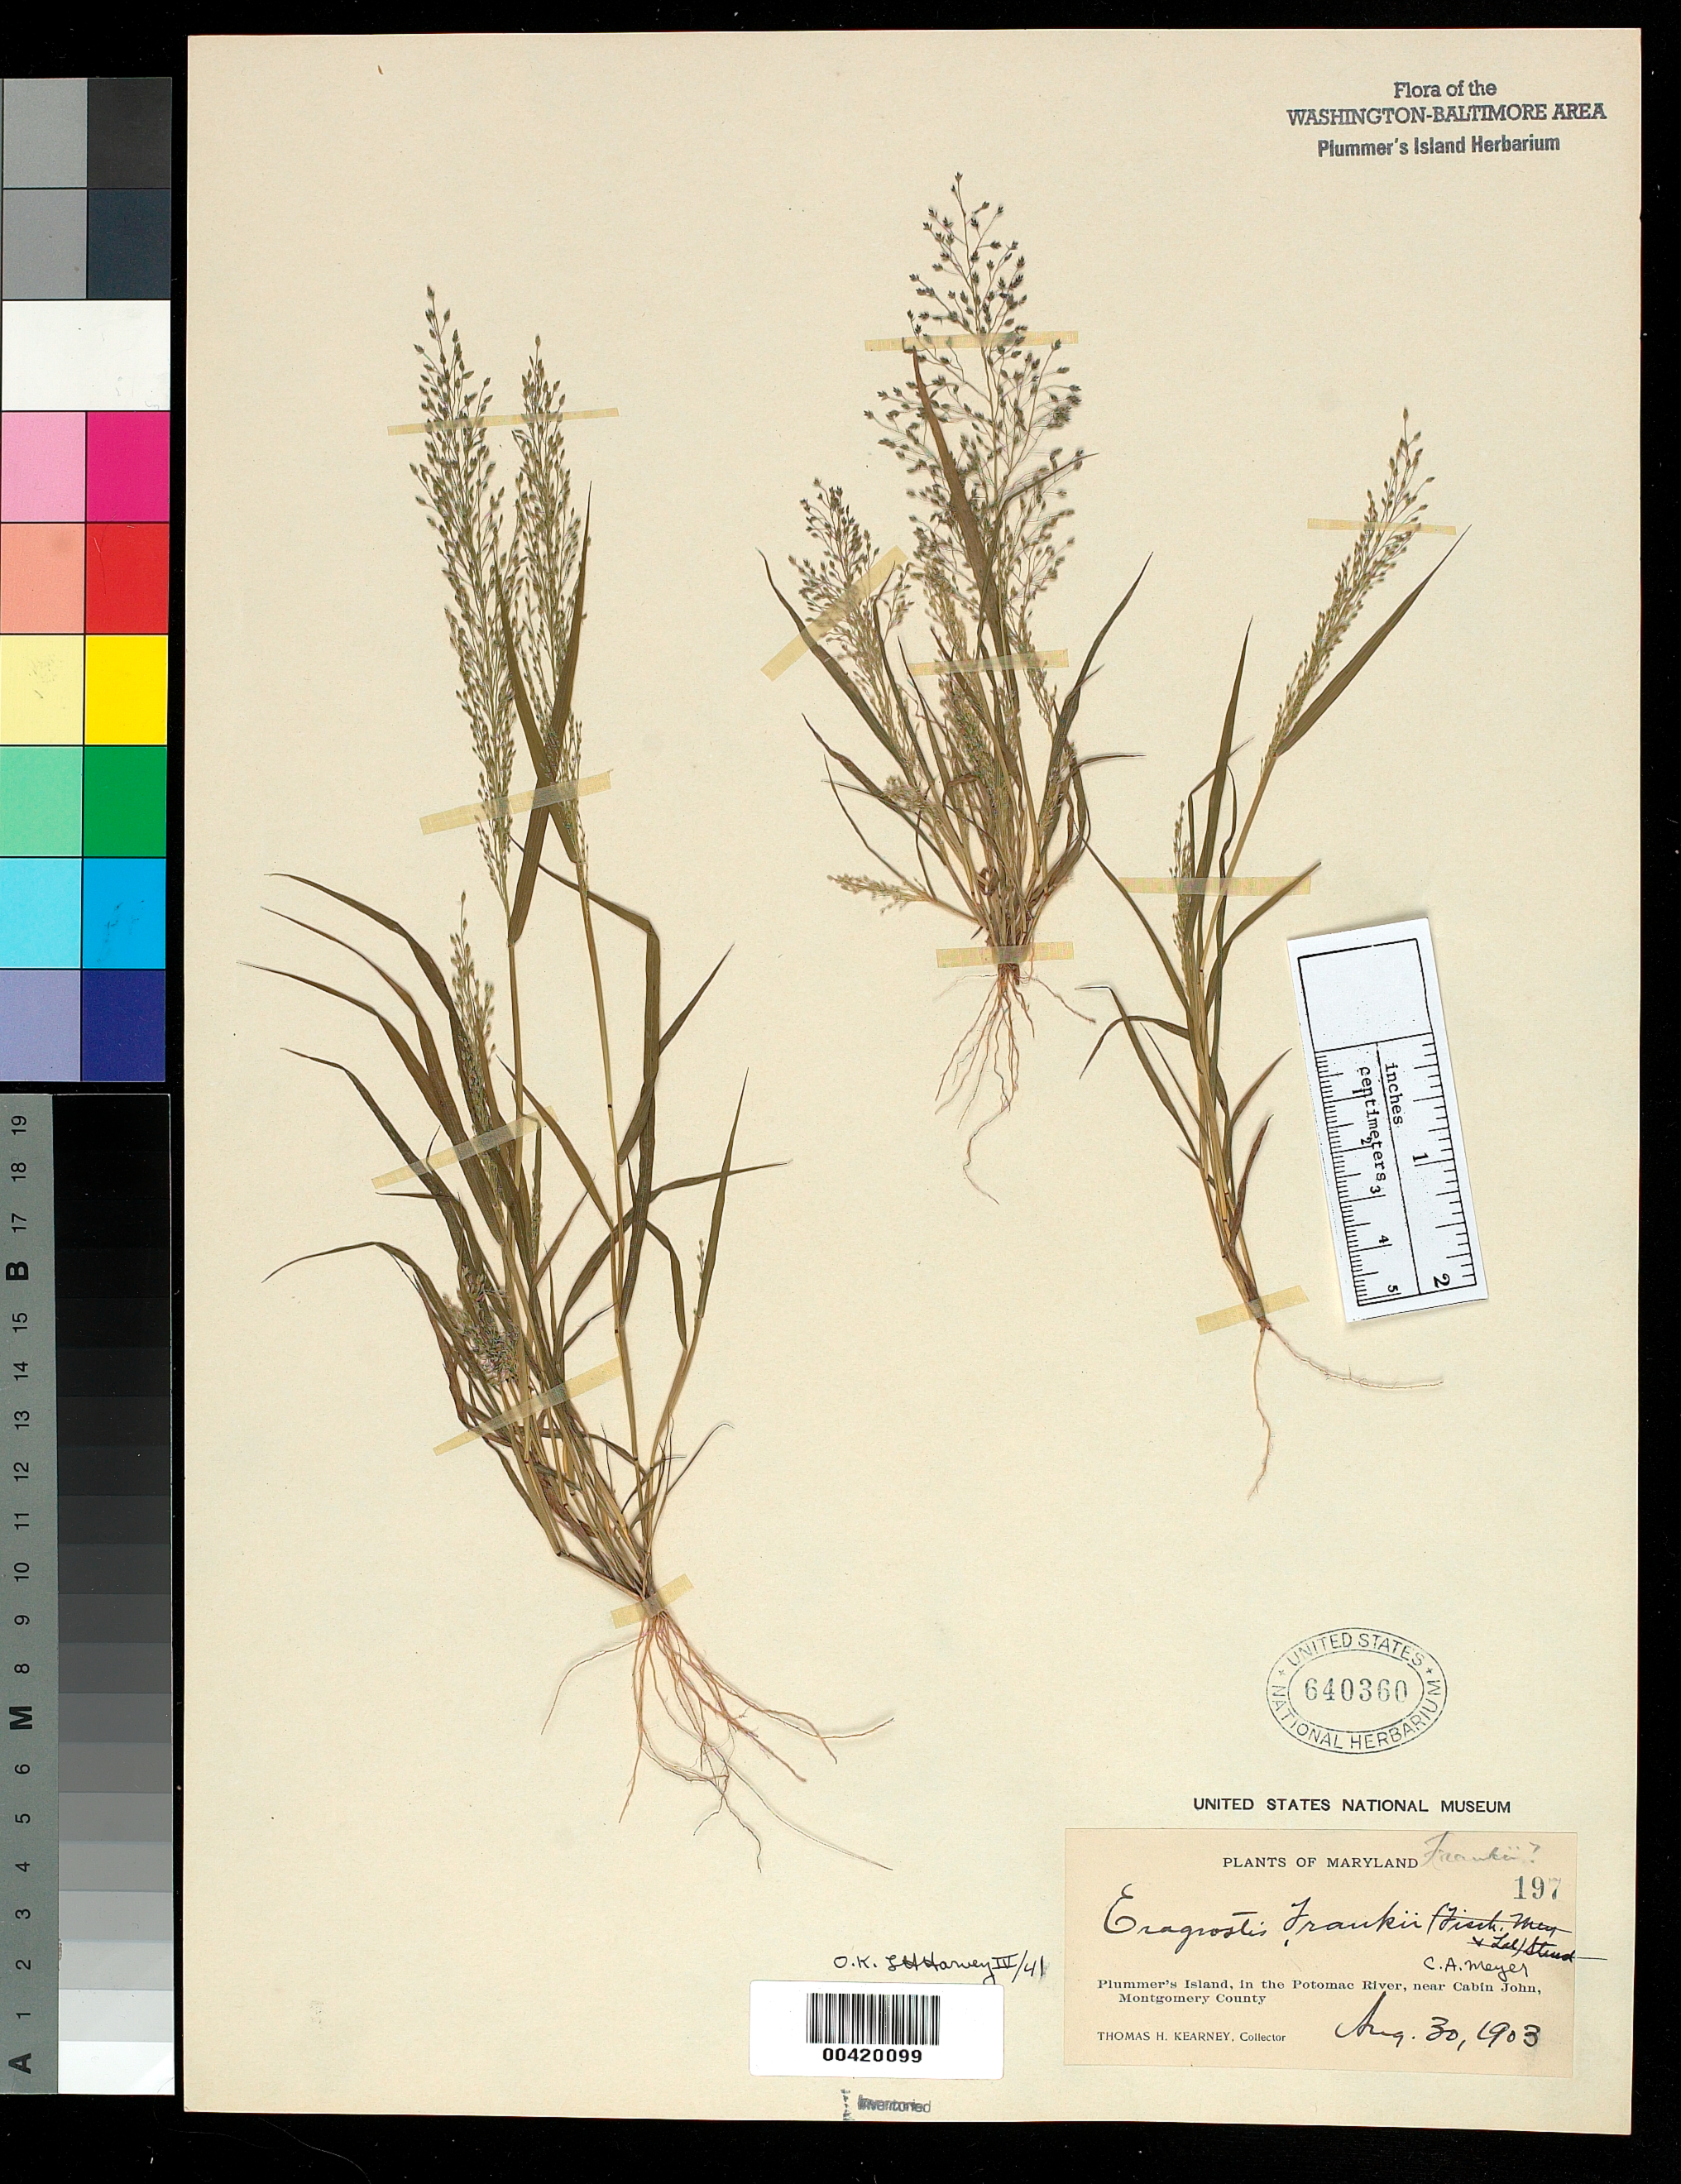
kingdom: Plantae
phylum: Tracheophyta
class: Liliopsida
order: Poales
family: Poaceae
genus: Eragrostis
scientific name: Eragrostis frankii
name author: C.A. Mey. ex Steud.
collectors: T. H. Kearney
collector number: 197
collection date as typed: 30 Aug 1903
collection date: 1903-08-30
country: United States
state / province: Maryland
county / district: Montgomery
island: Plummers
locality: Plummer's Island C. & O. Canal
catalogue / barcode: US 640360